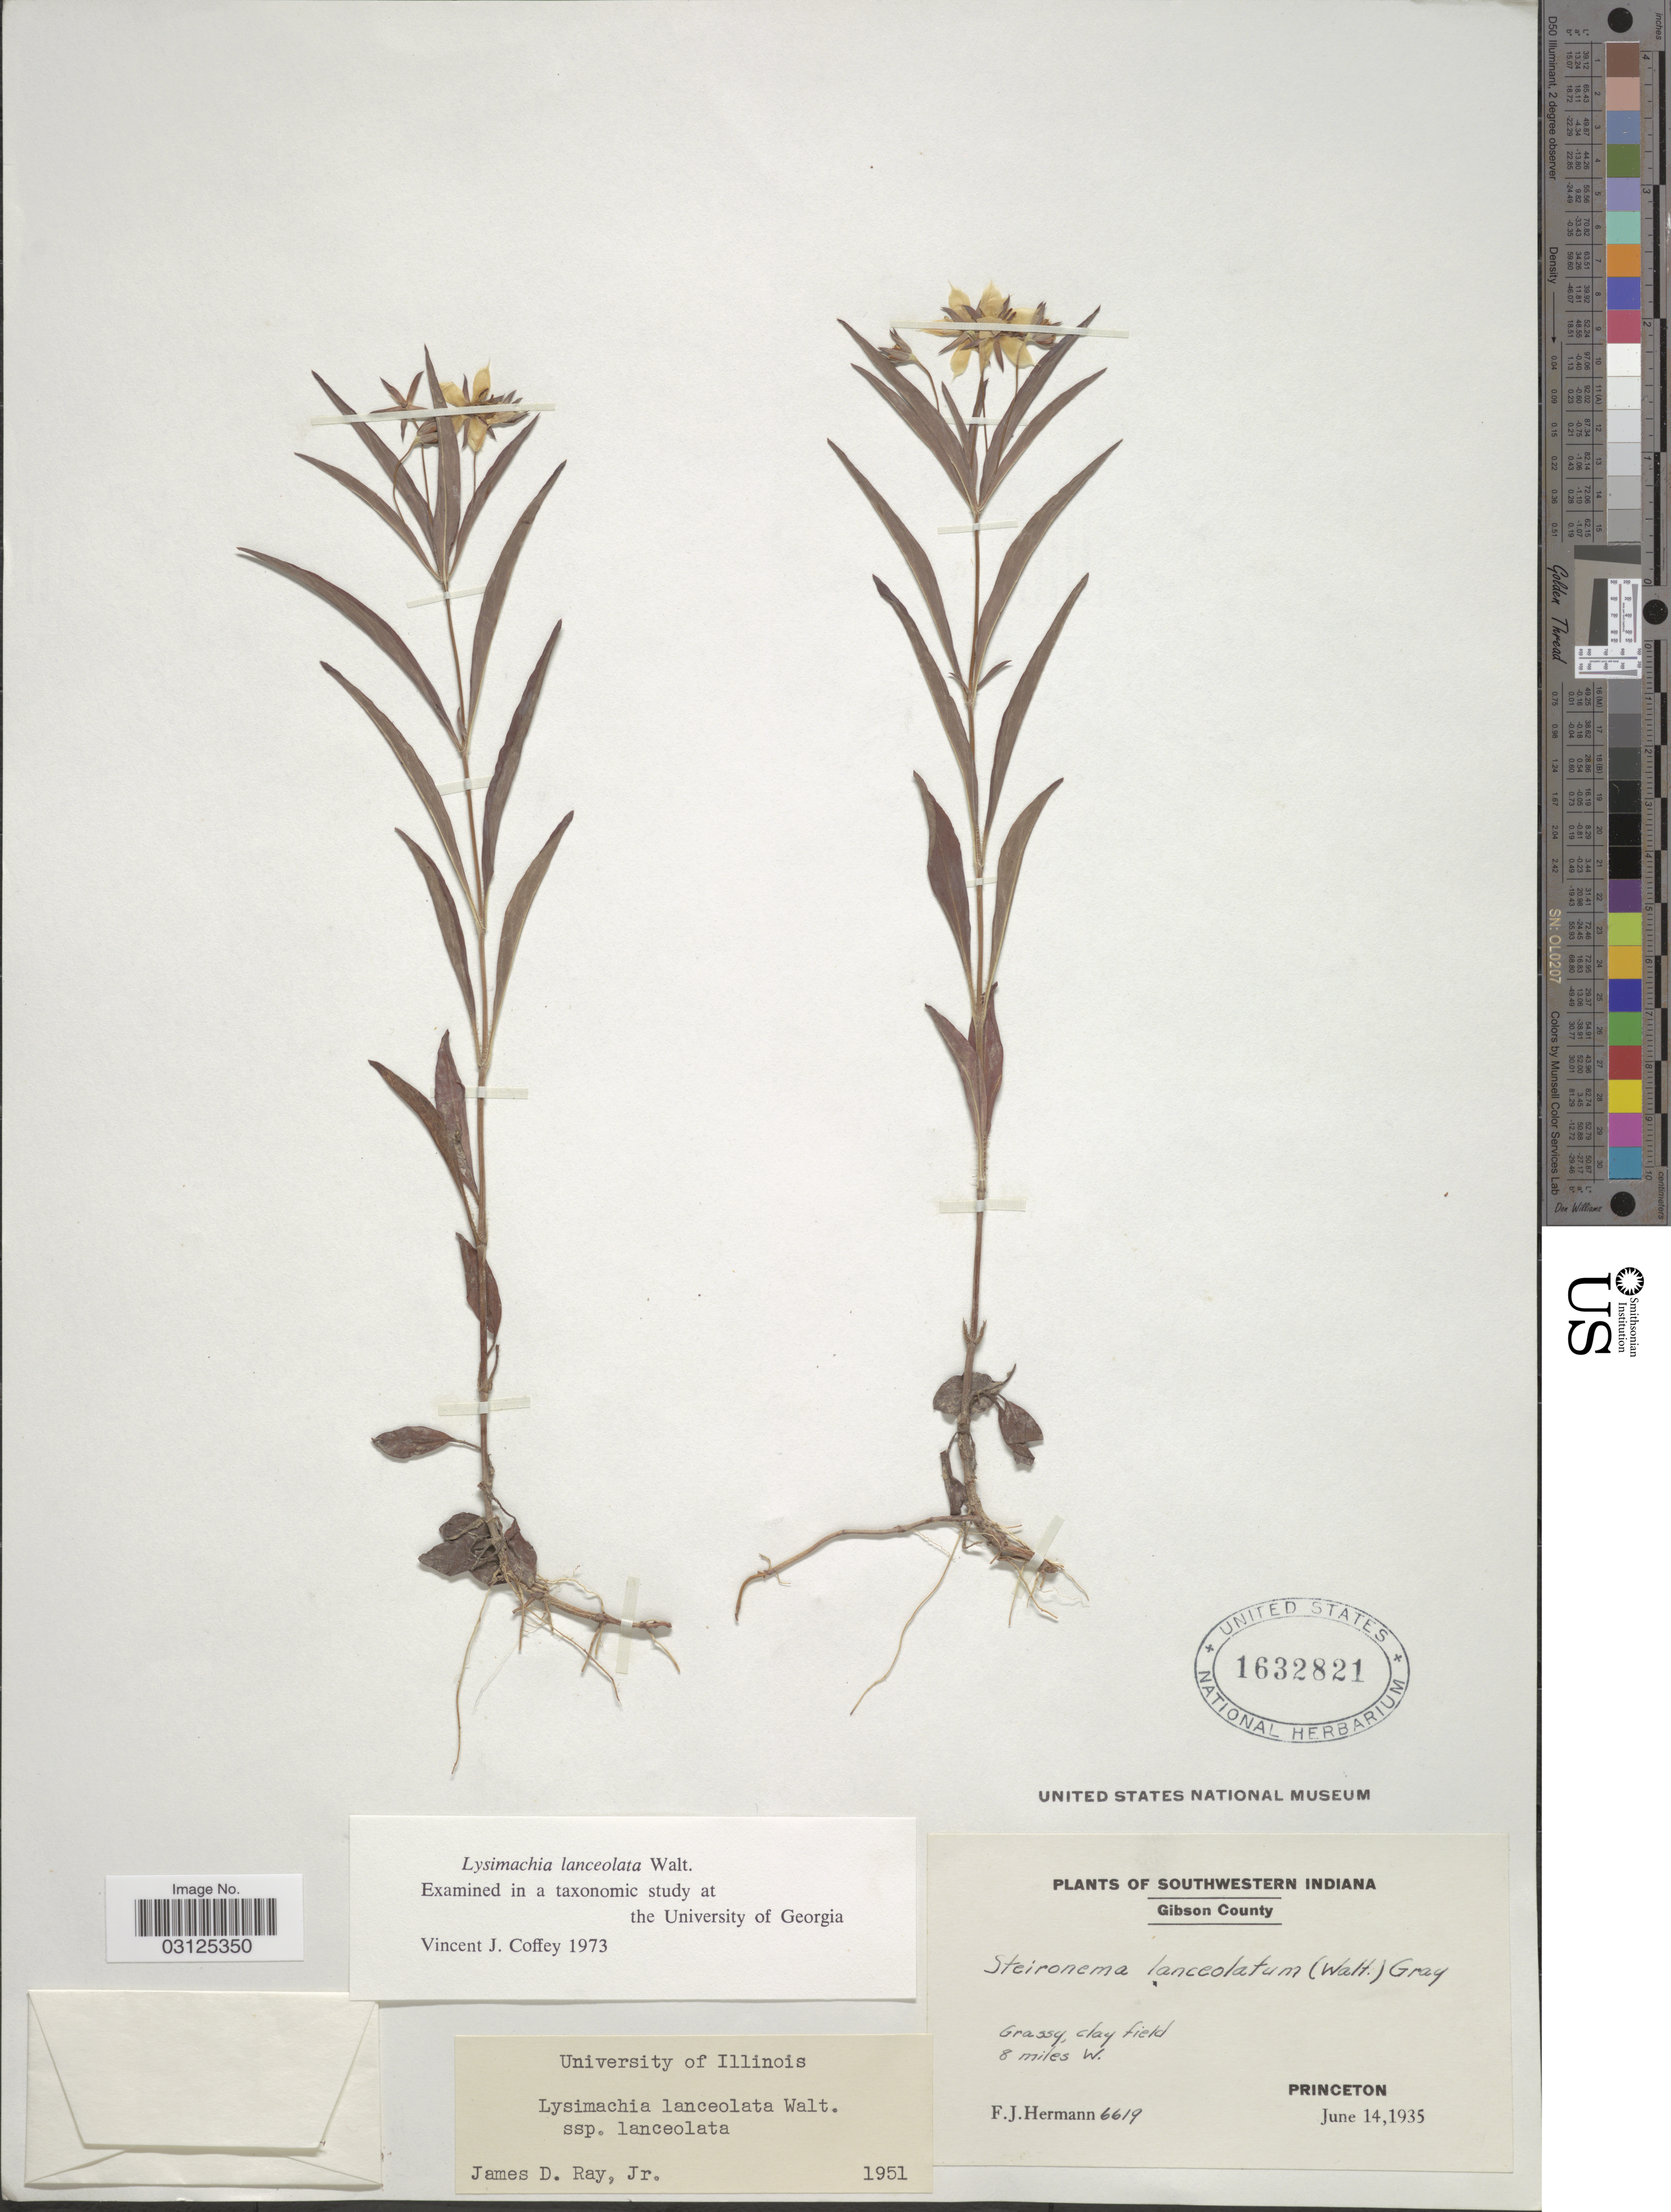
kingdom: Plantae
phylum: Tracheophyta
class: Magnoliopsida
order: Ericales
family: Primulaceae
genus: Lysimachia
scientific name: Lysimachia lanceolata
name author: Walter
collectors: F. J. Hermann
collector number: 6619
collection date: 1935-06-14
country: United States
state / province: Indiana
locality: Southwestern Indiana. Gibson County. 8 miles W. Princeton.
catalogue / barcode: US 1632821